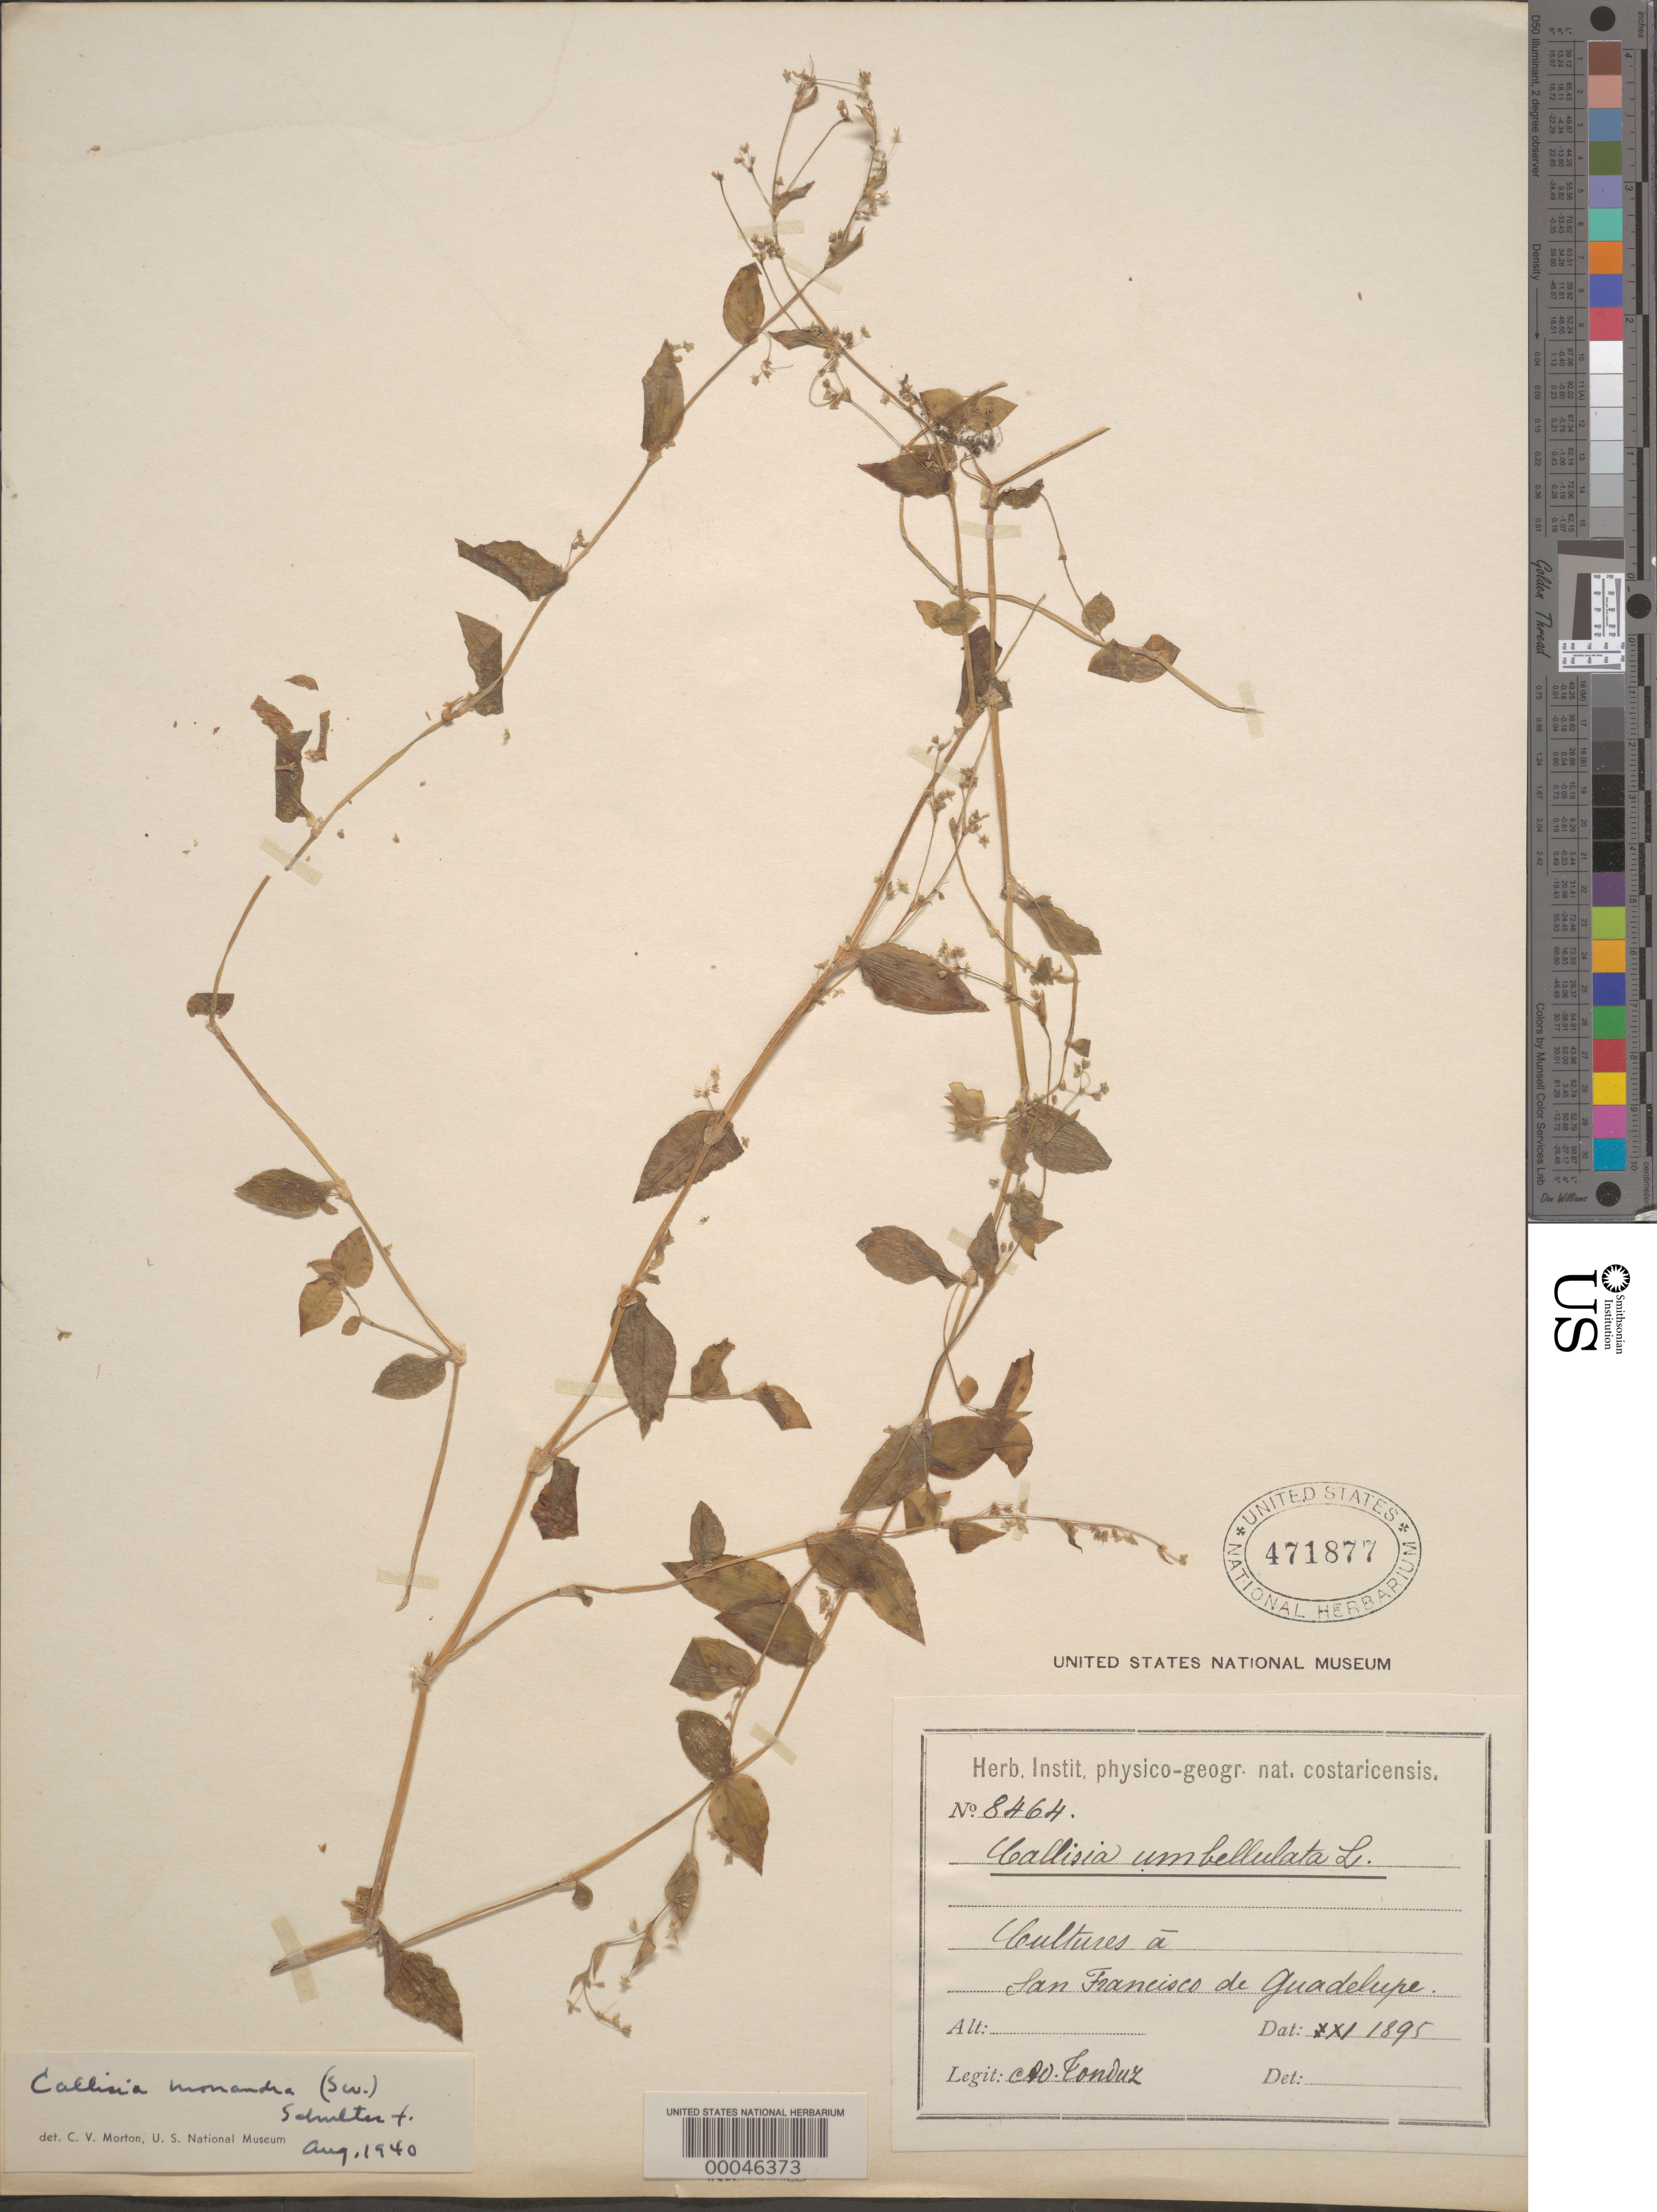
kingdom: Plantae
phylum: Tracheophyta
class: Liliopsida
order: Commelinales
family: Commelinaceae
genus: Callisia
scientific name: Callisia monandra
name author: (Sw.) Schult. & Schult. f.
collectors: A. Tonduz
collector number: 8464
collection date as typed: Nov 1895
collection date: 1895-11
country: Costa Rica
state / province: San José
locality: San francisco de guadalupe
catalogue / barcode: US 471877